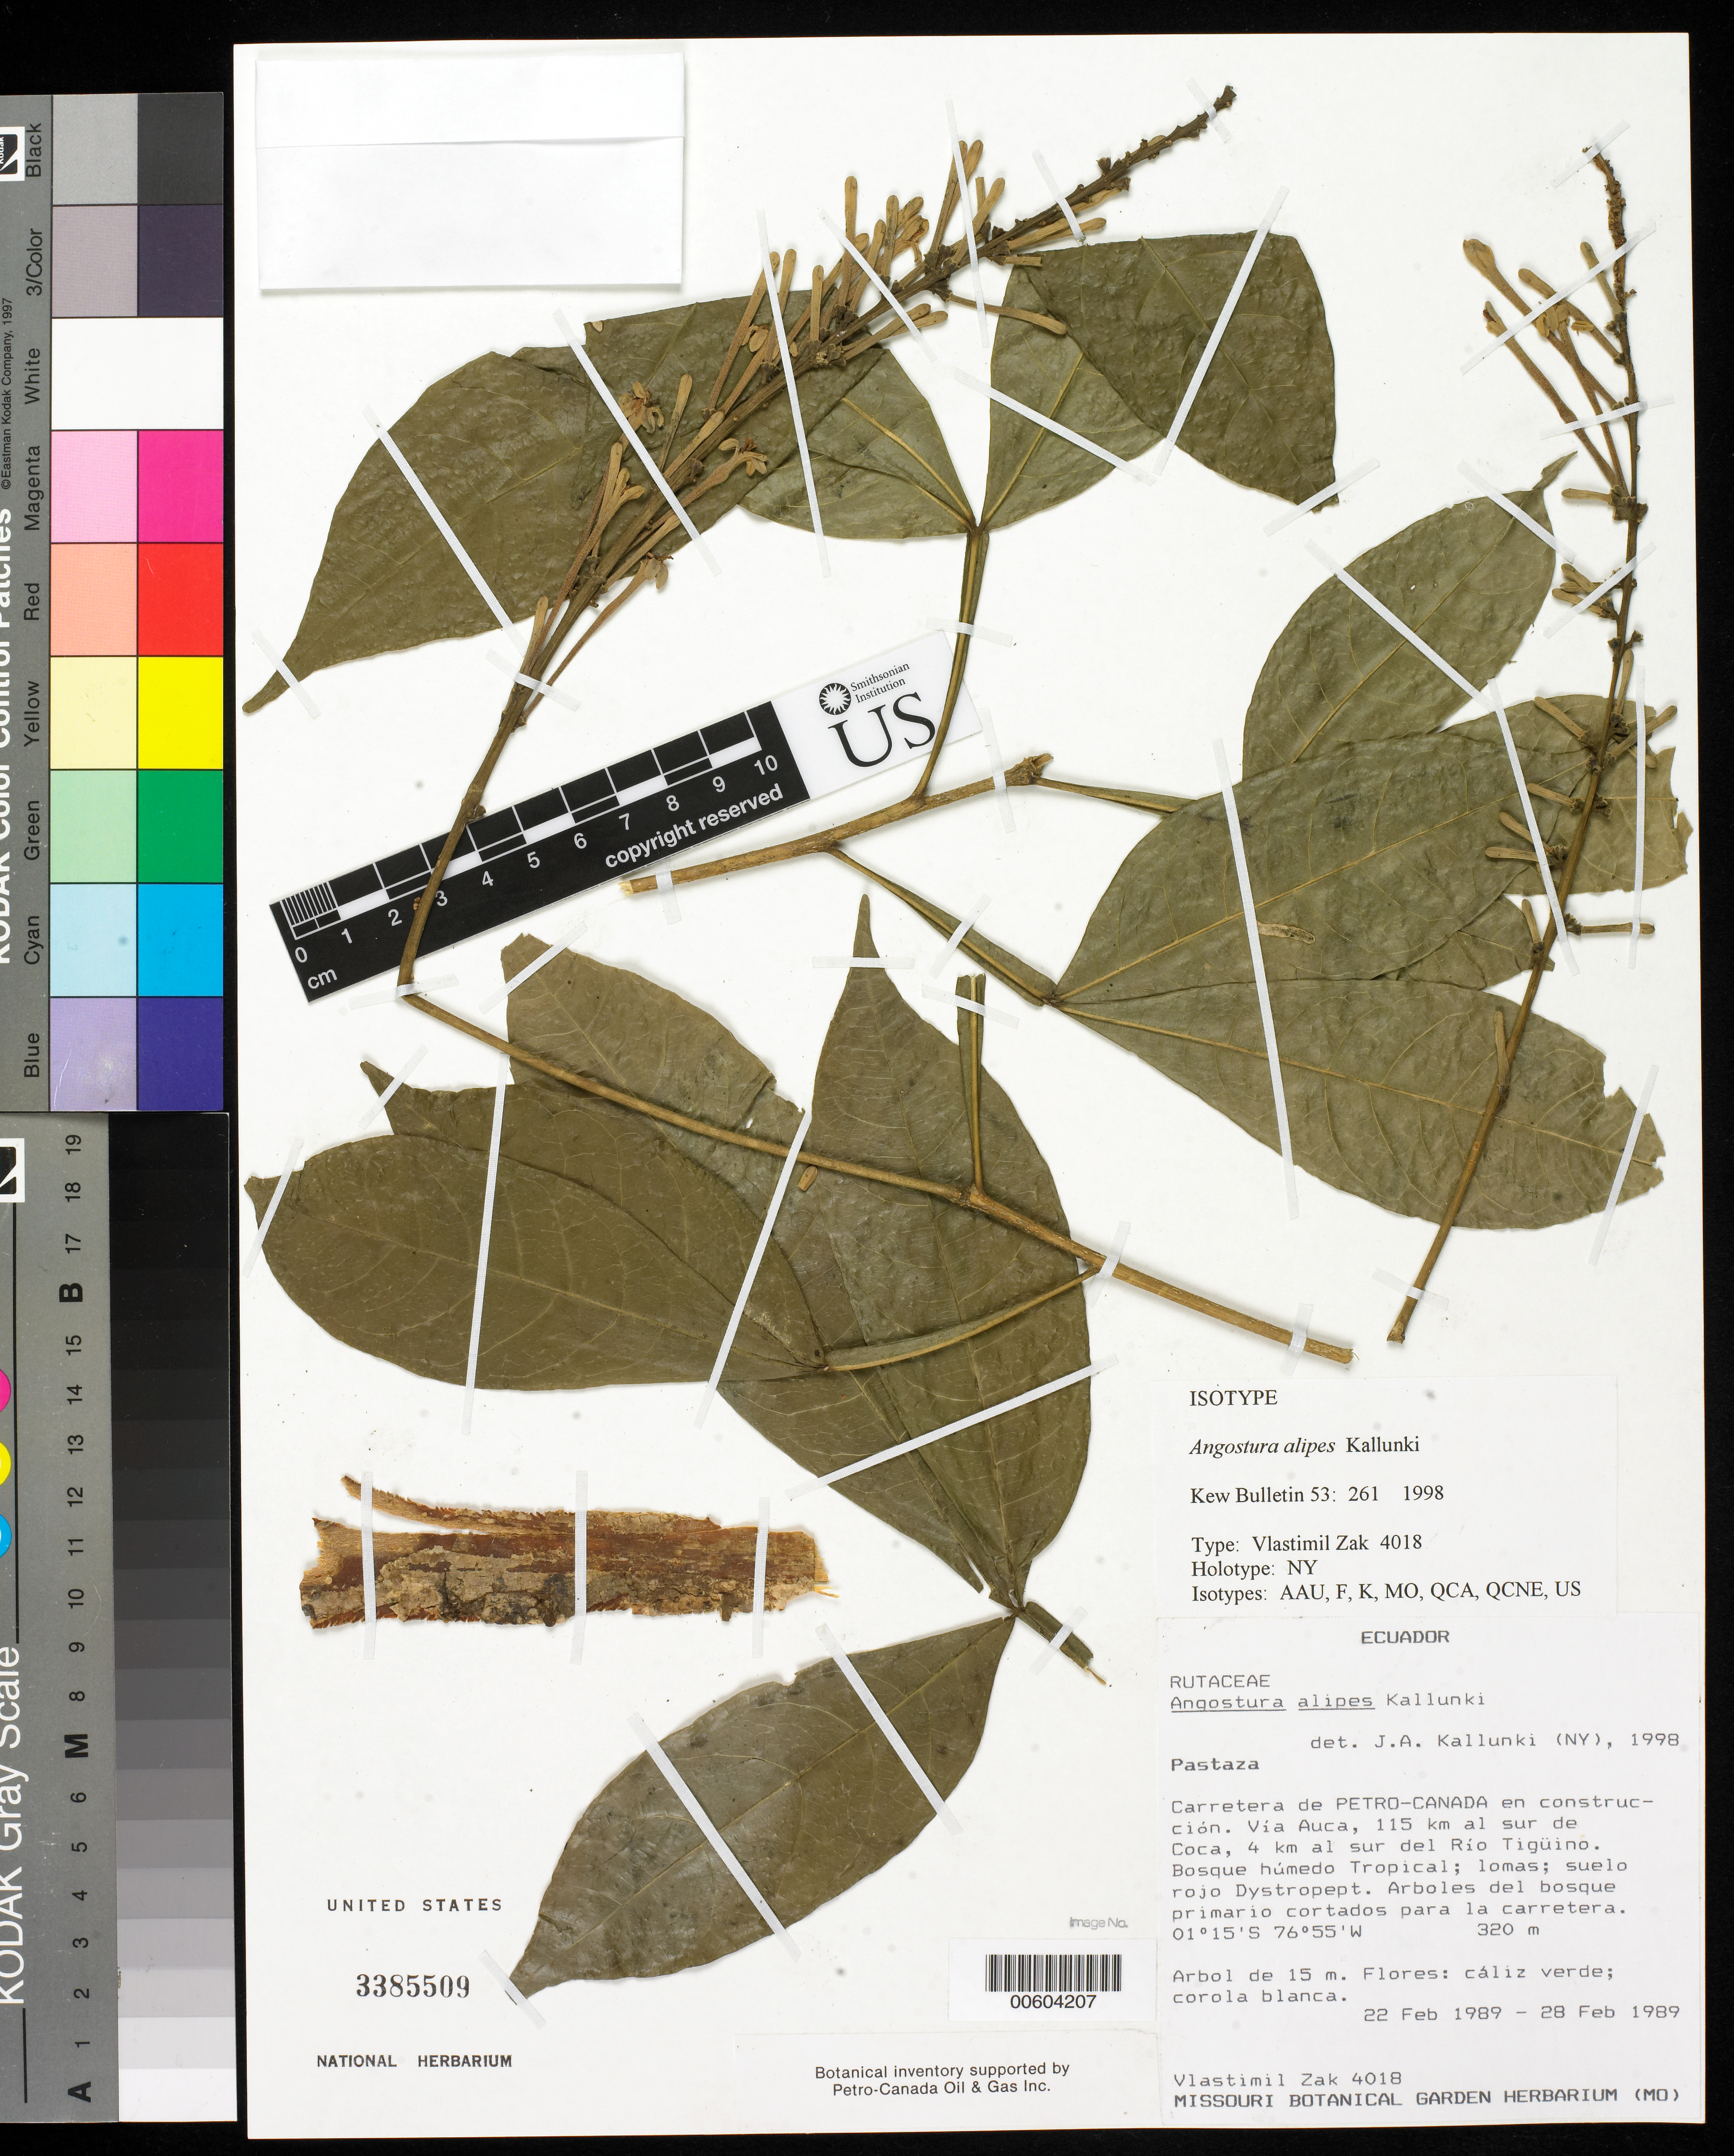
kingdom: Plantae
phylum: Tracheophyta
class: Magnoliopsida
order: Sapindales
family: Rutaceae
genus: Angostura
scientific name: Angostura alipes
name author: Kallunki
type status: Isotype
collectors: V. Zak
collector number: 4018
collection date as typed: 22 Feb 1989 to 28 Feb 1989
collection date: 1989-02-22/1989-02-28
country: Ecuador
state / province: Pastaza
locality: Carretera de petro-Canada en ConstRucion, via Auca, 115 km al Sur de Coca, 4 km al Sur del Rio Tiguino.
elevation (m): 320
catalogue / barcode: US 3385509